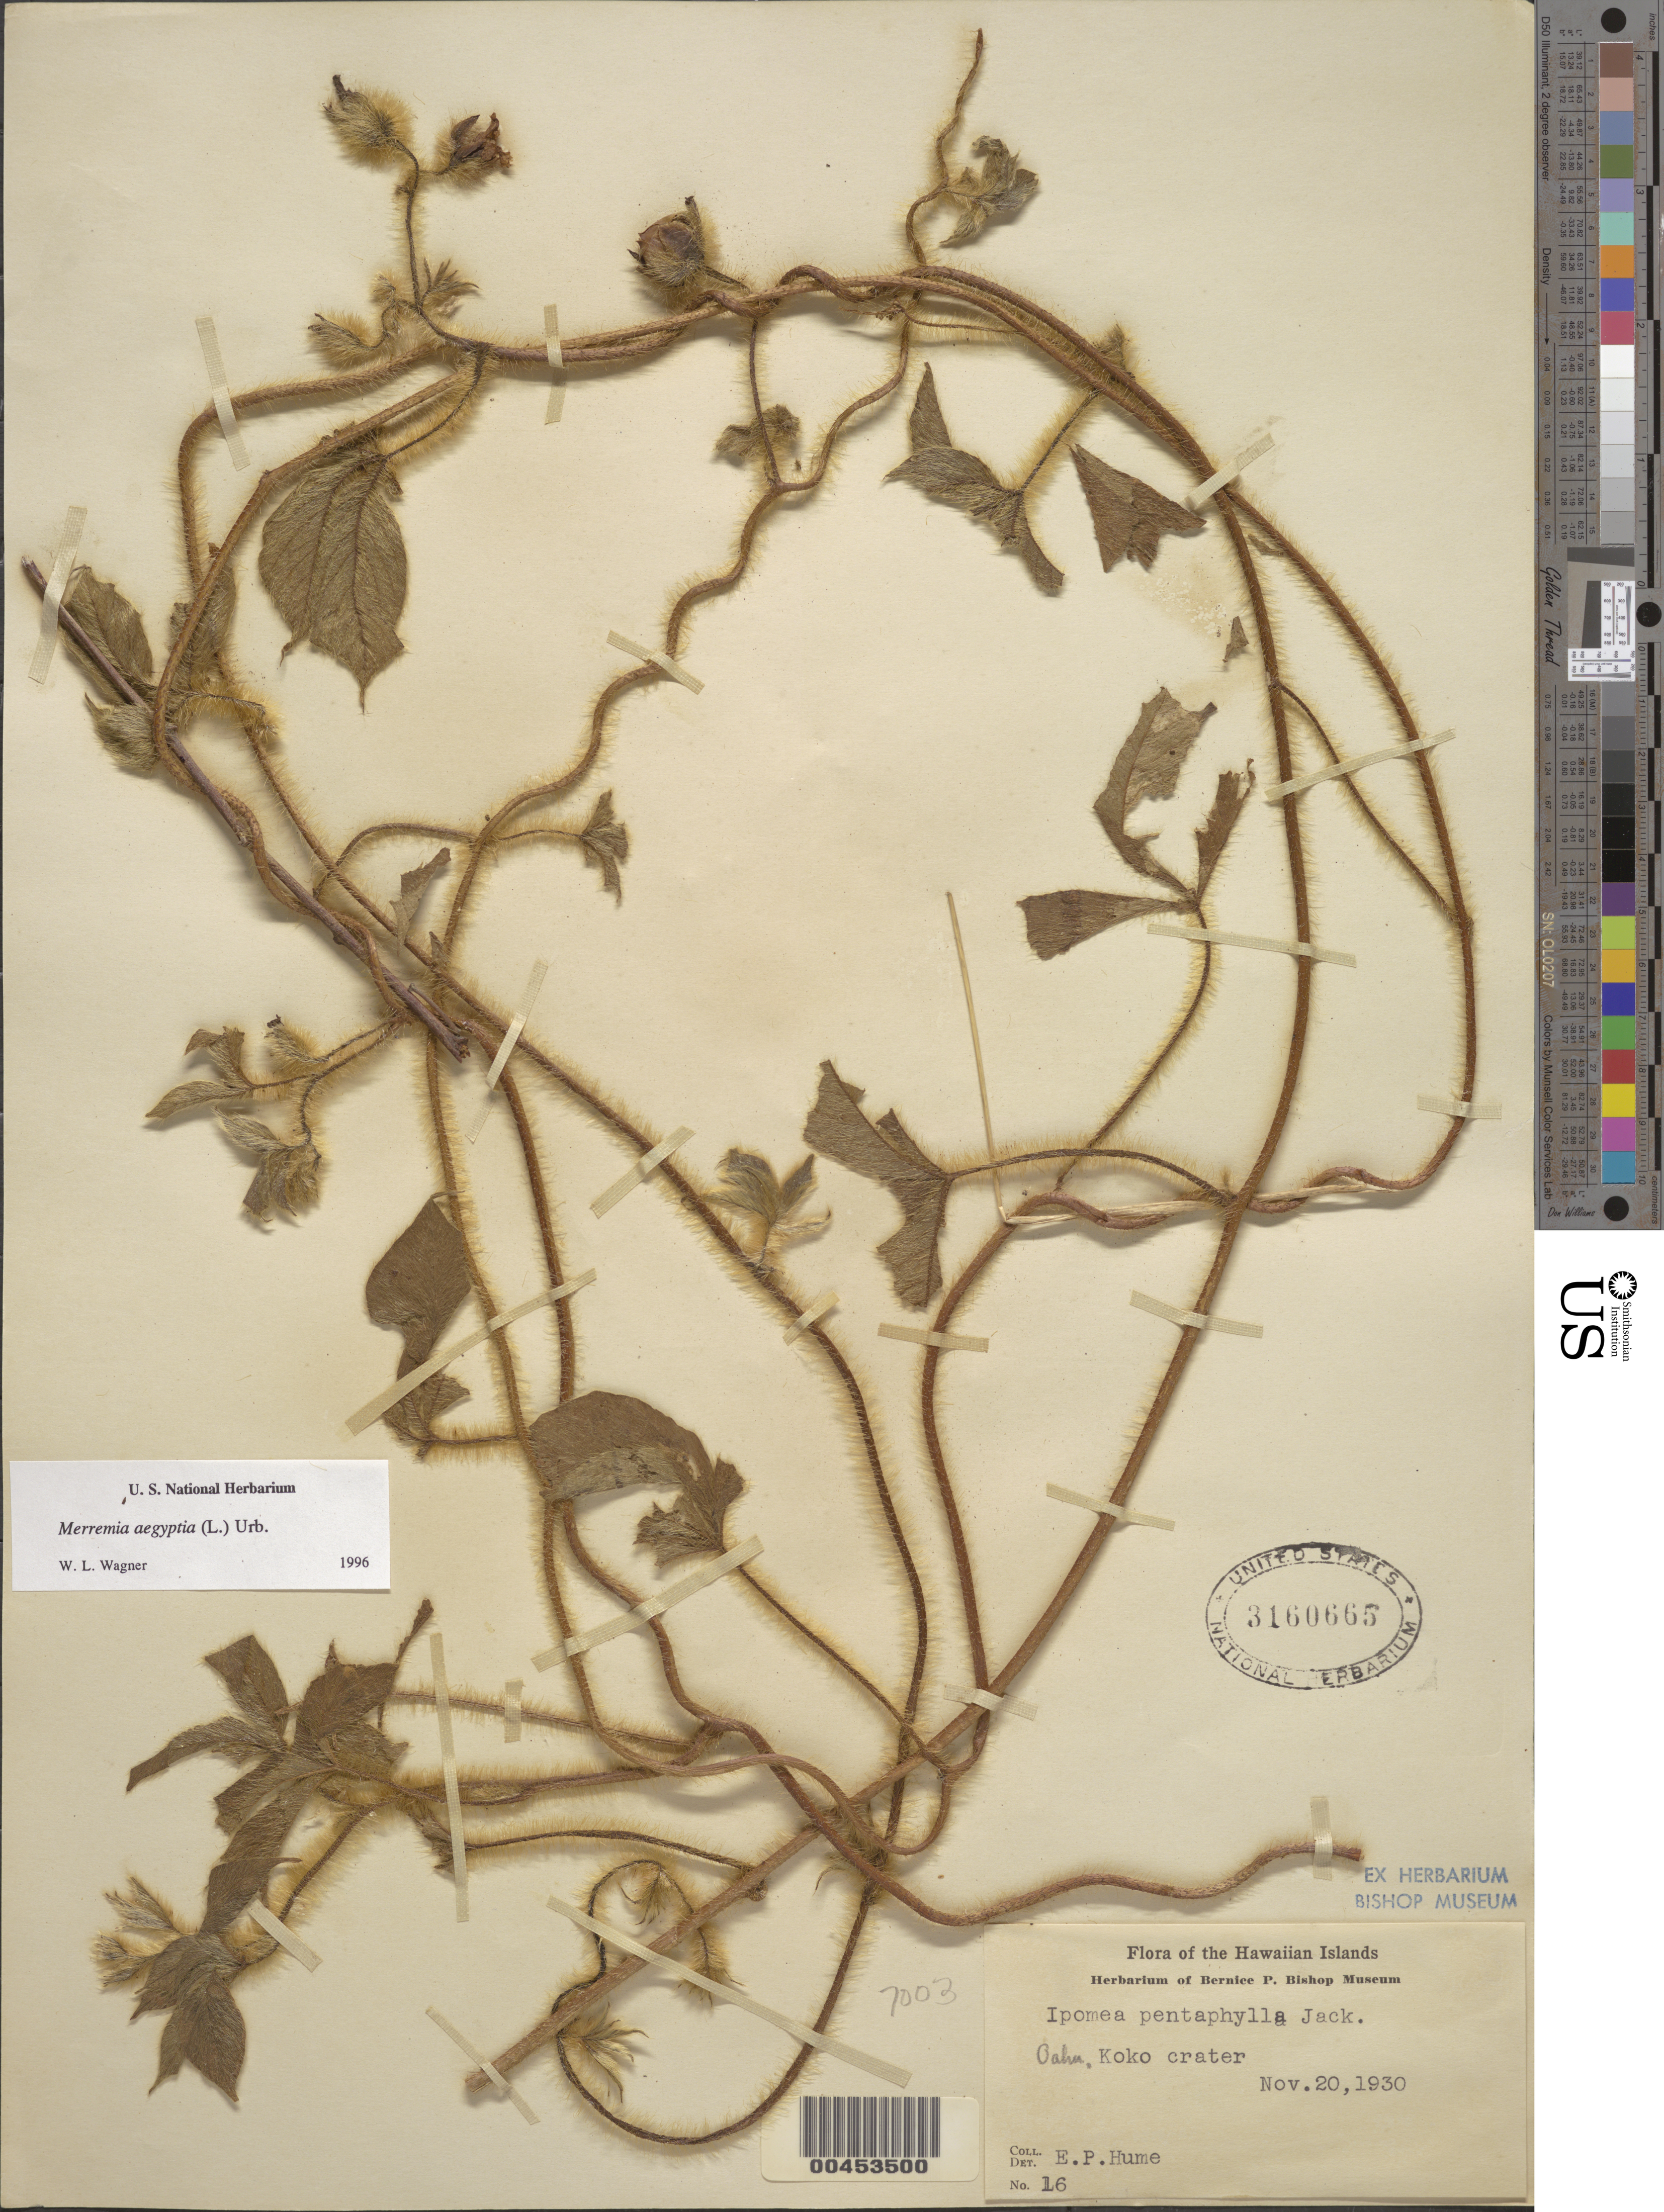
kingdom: Plantae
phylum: Tracheophyta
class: Magnoliopsida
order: Solanales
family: Convolvulaceae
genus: Distimake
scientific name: Distimake aegyptius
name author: (L.) A. R. Simões & Staples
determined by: Wagner, W. L., (BOT), Smithsonian Institution - National Museum of Natural History (UNITED STATES)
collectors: E. Hume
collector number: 16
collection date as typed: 20 Nov 1930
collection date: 1930-11-20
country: United States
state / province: Hawaii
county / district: Honolulu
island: Oahu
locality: Koko Crater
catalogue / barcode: US 3160665